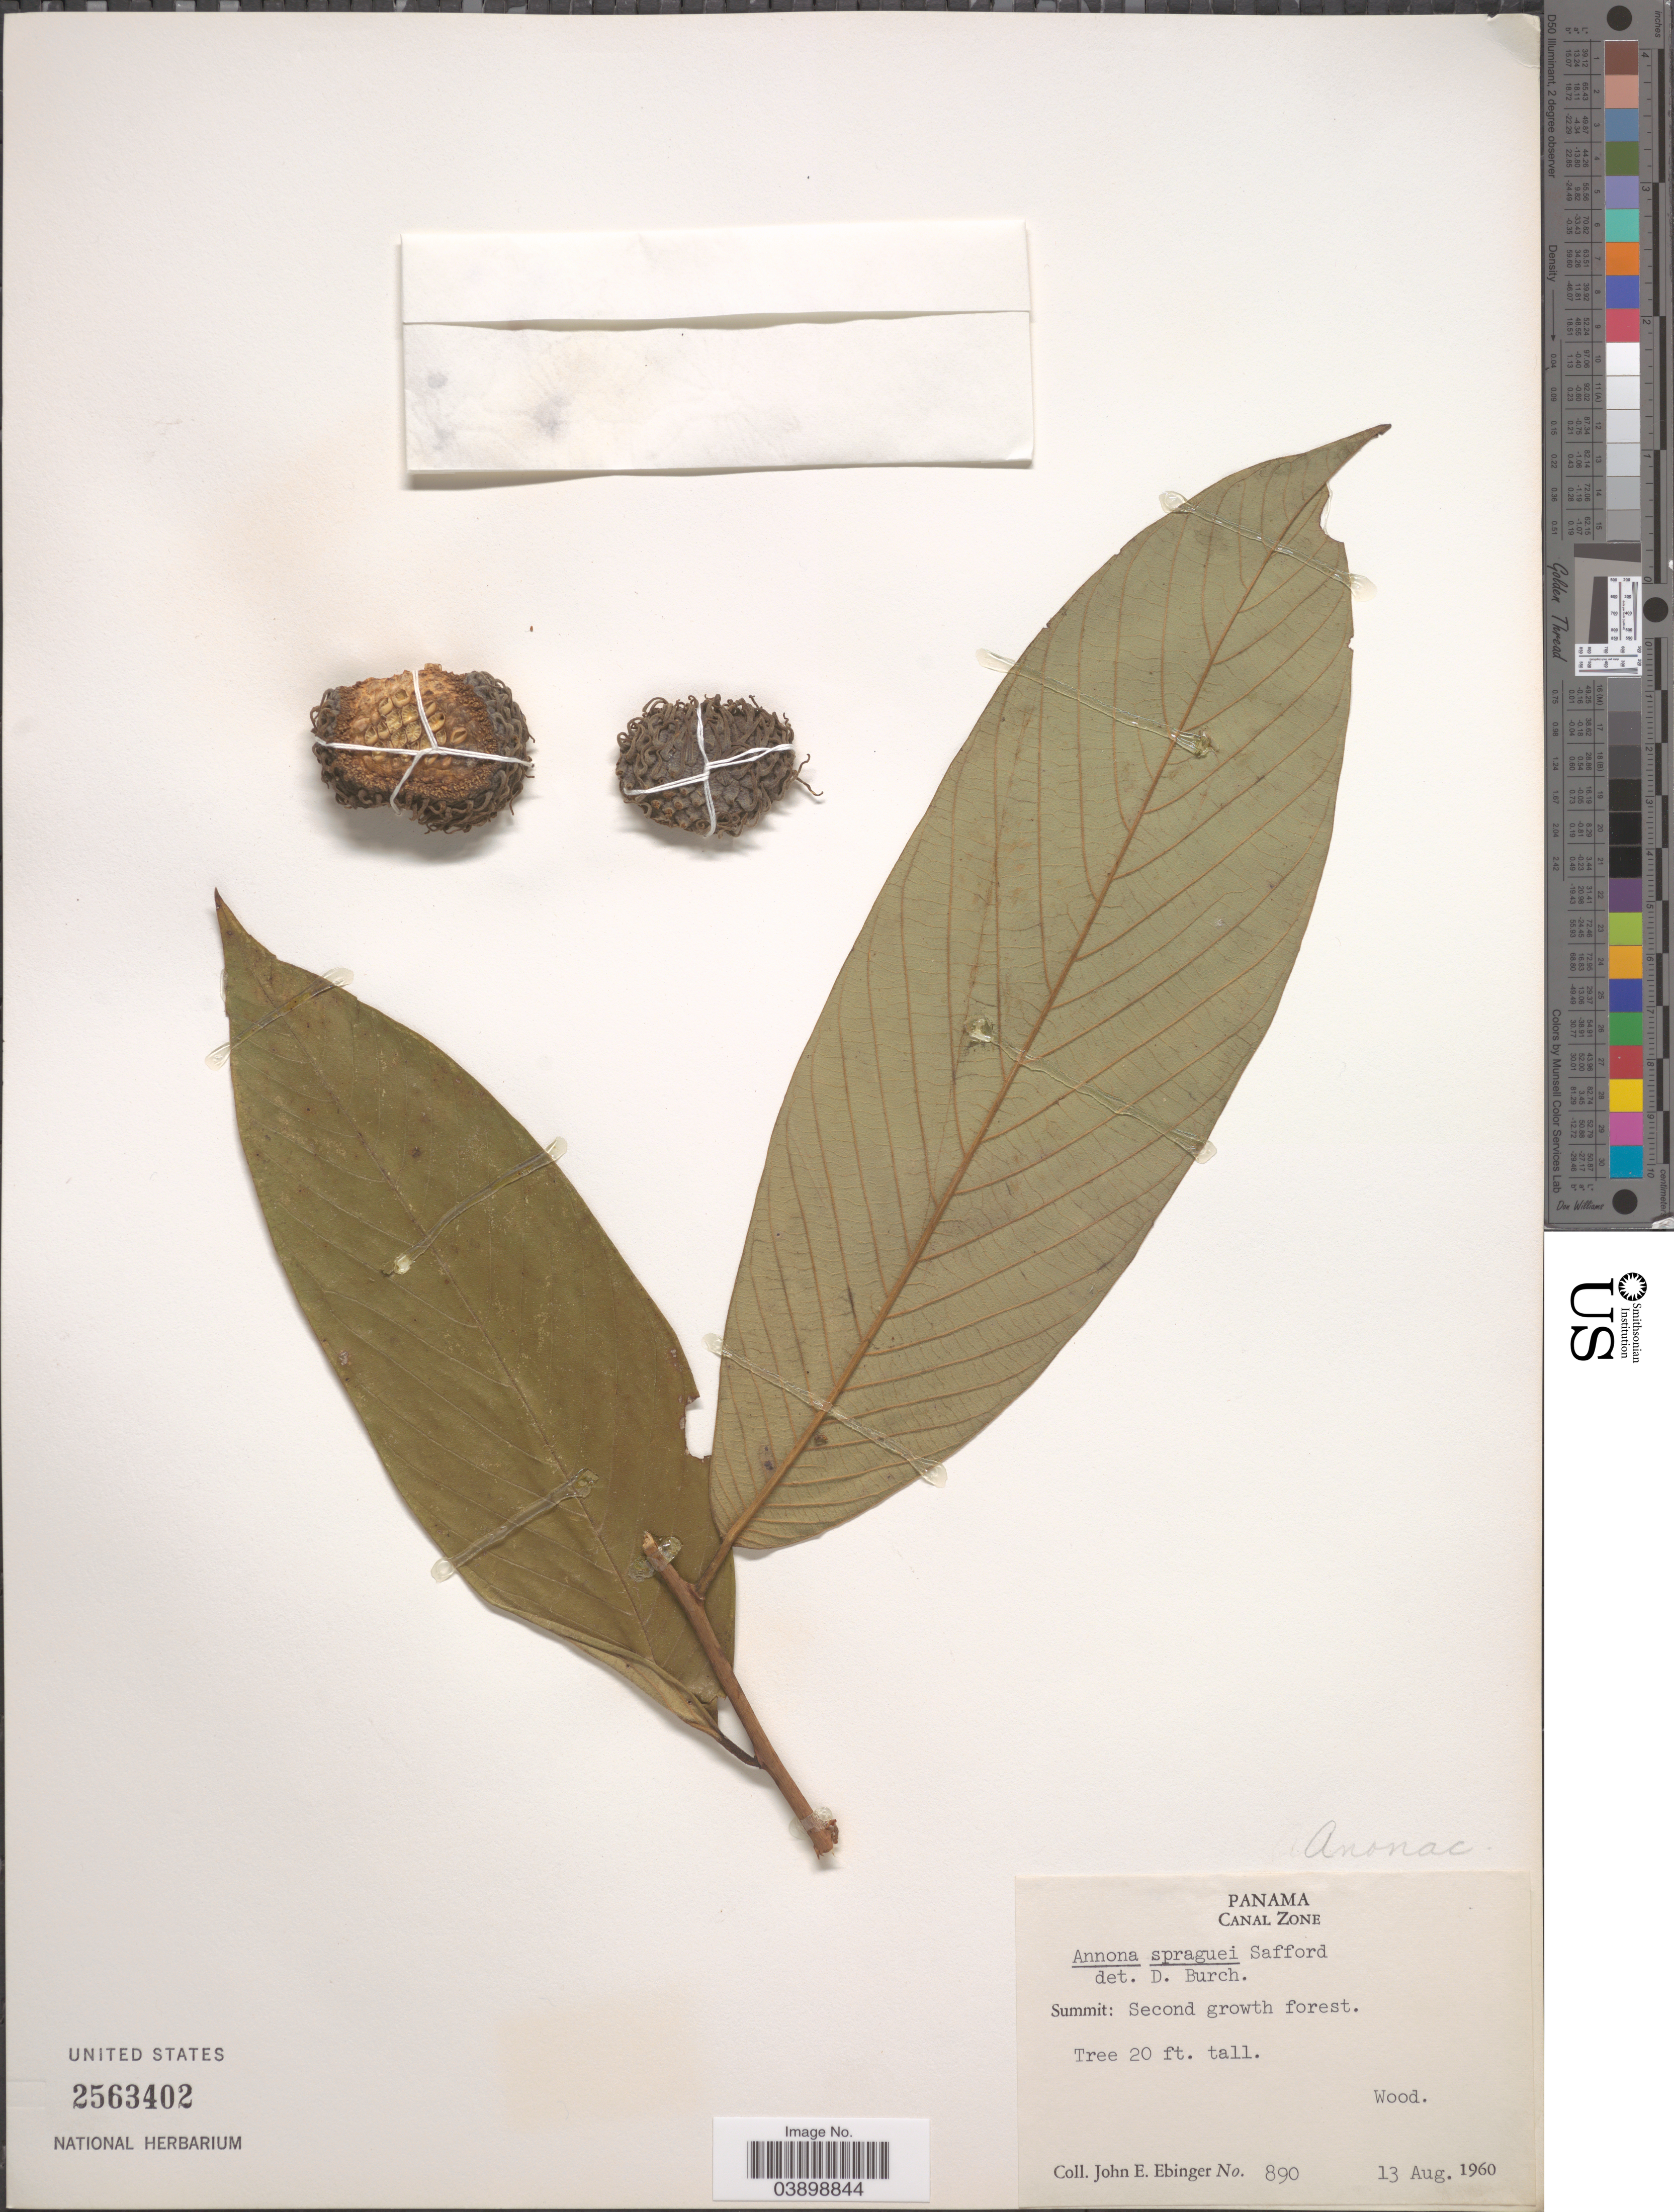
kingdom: Plantae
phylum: Tracheophyta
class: Magnoliopsida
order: Magnoliales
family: Annonaceae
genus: Annona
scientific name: Annona spraguei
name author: Saff.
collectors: J. Ebinger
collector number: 890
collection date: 1960-08-13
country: Panama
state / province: Colón / Panamá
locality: Canal Zone. Summit.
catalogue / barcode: US 2563402